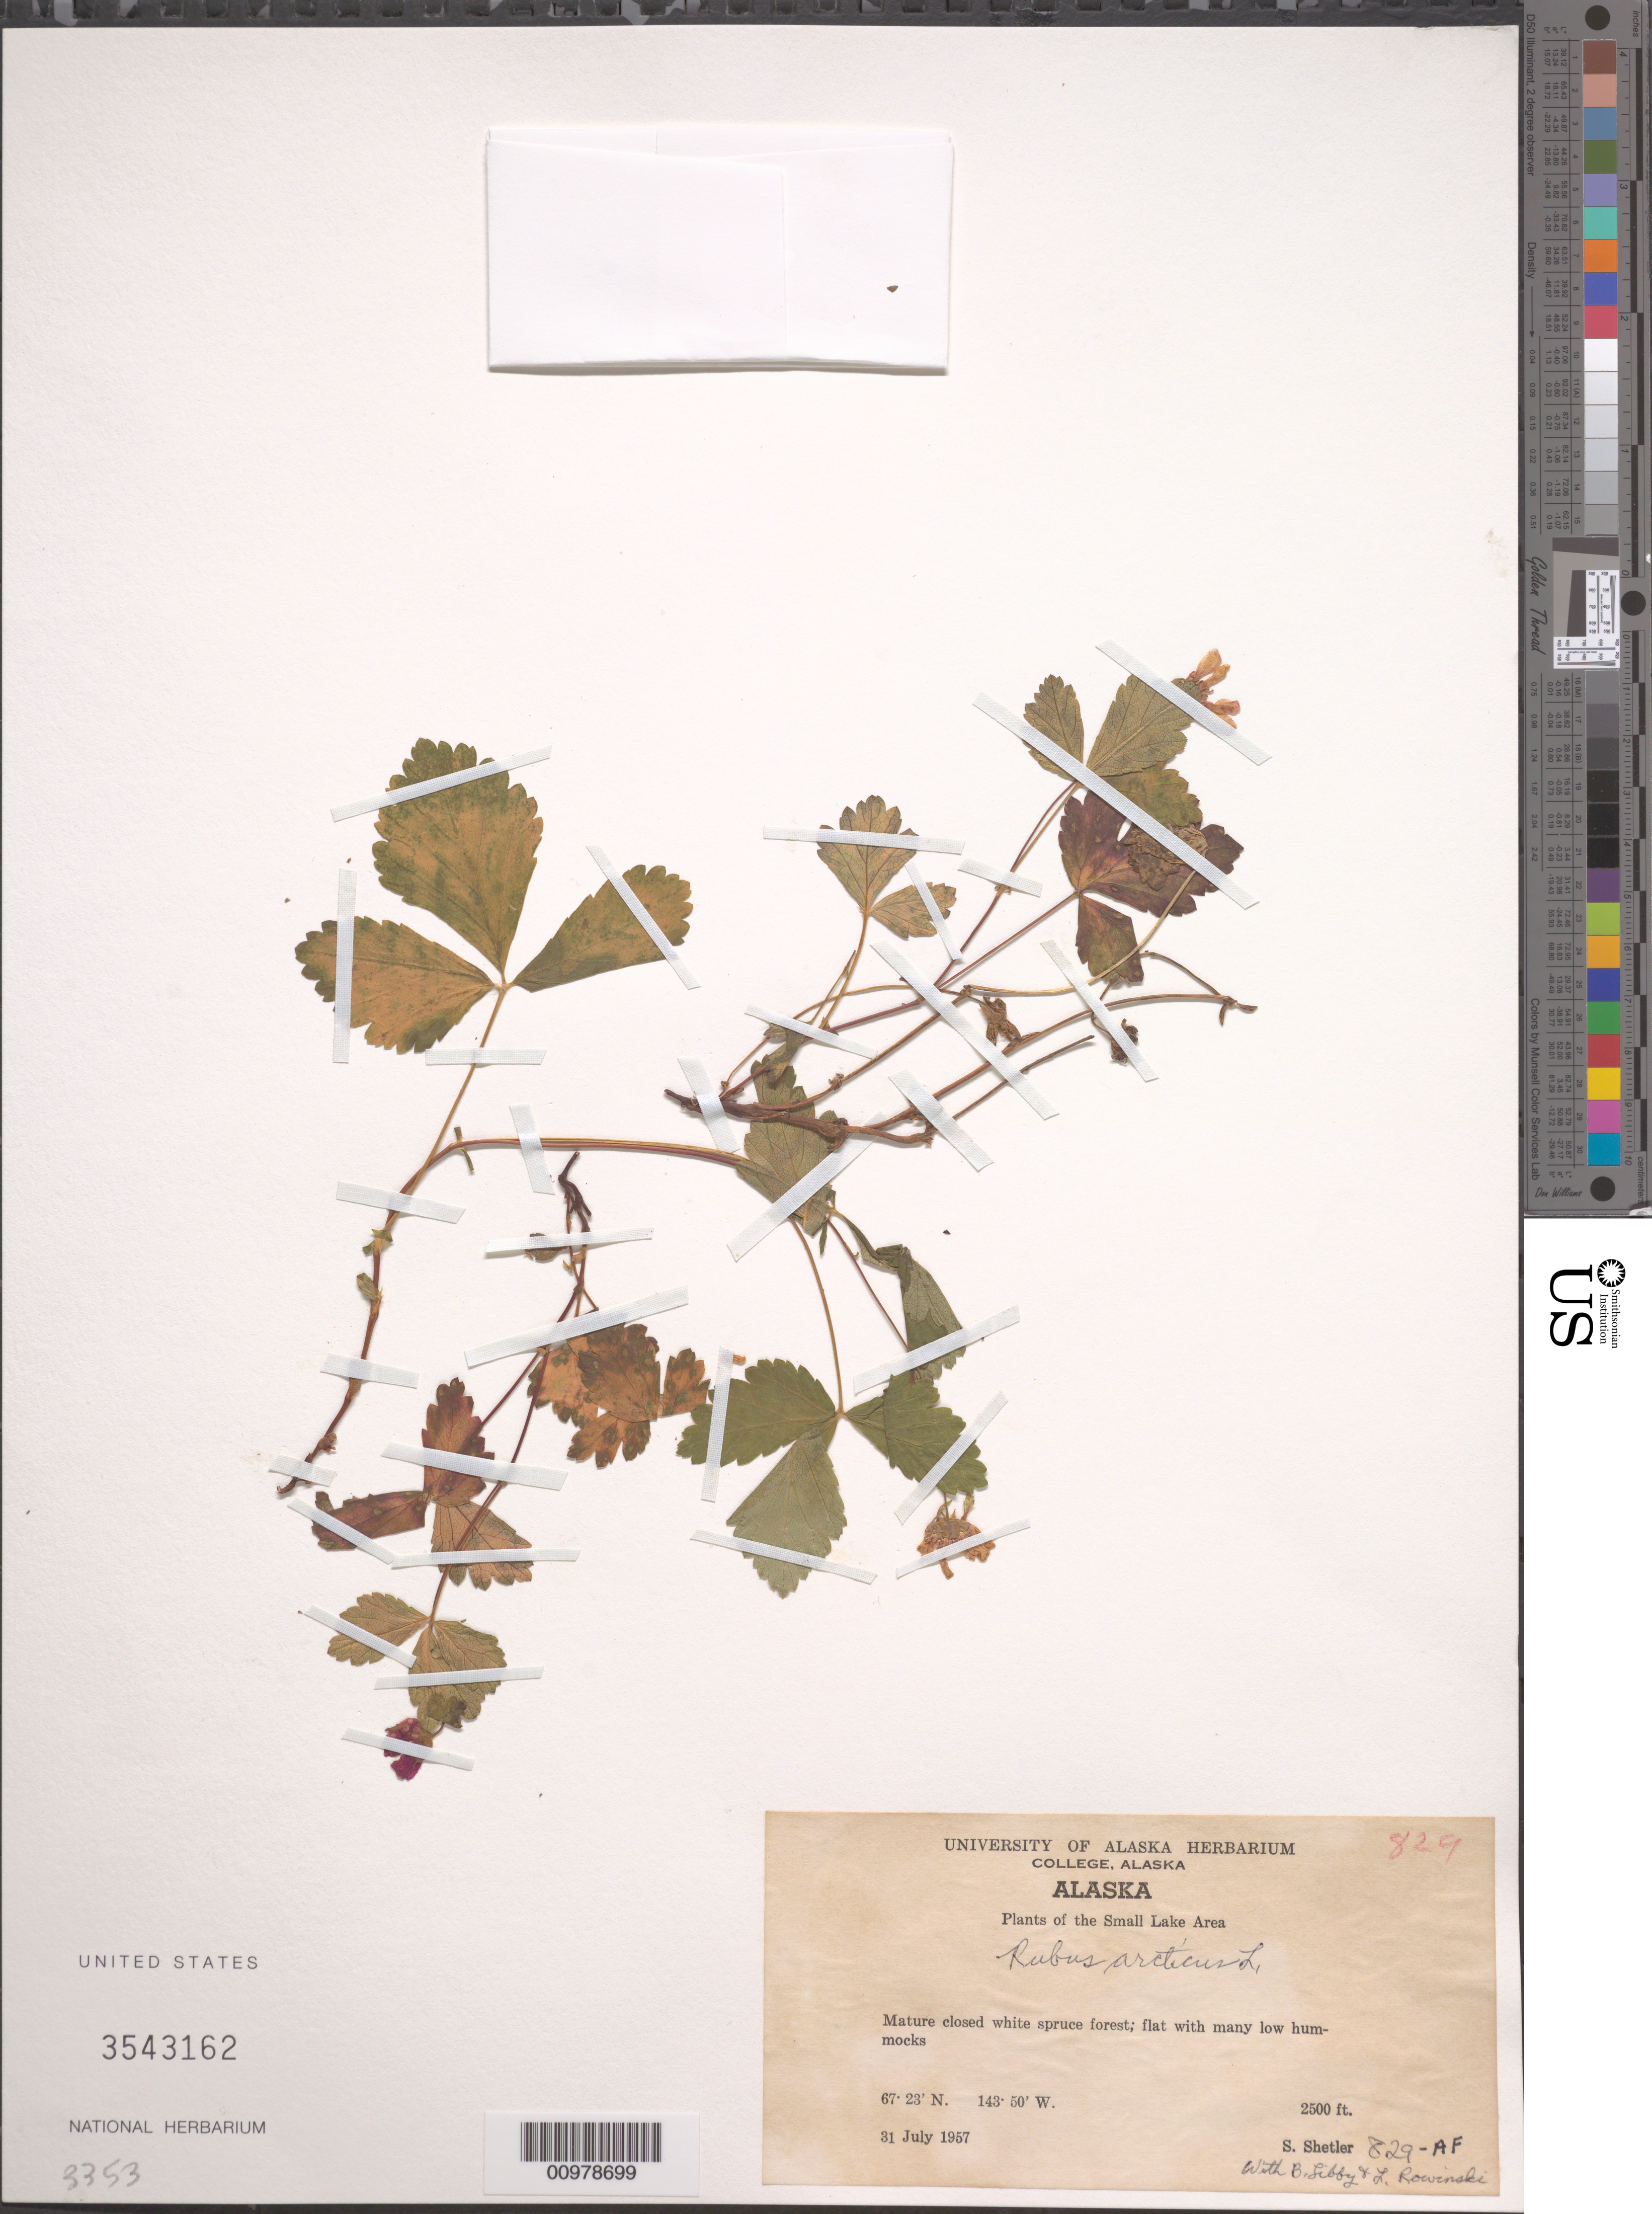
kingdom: Plantae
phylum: Tracheophyta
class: Magnoliopsida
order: Rosales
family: Rosaceae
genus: Rubus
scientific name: Rubus arcticus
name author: L.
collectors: S. Shetler, B. Libby & L. Rowinski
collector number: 829-AF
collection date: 1957-07-31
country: United States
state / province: Alaska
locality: The Small Lake Area.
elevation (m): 762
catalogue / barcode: US 3543162